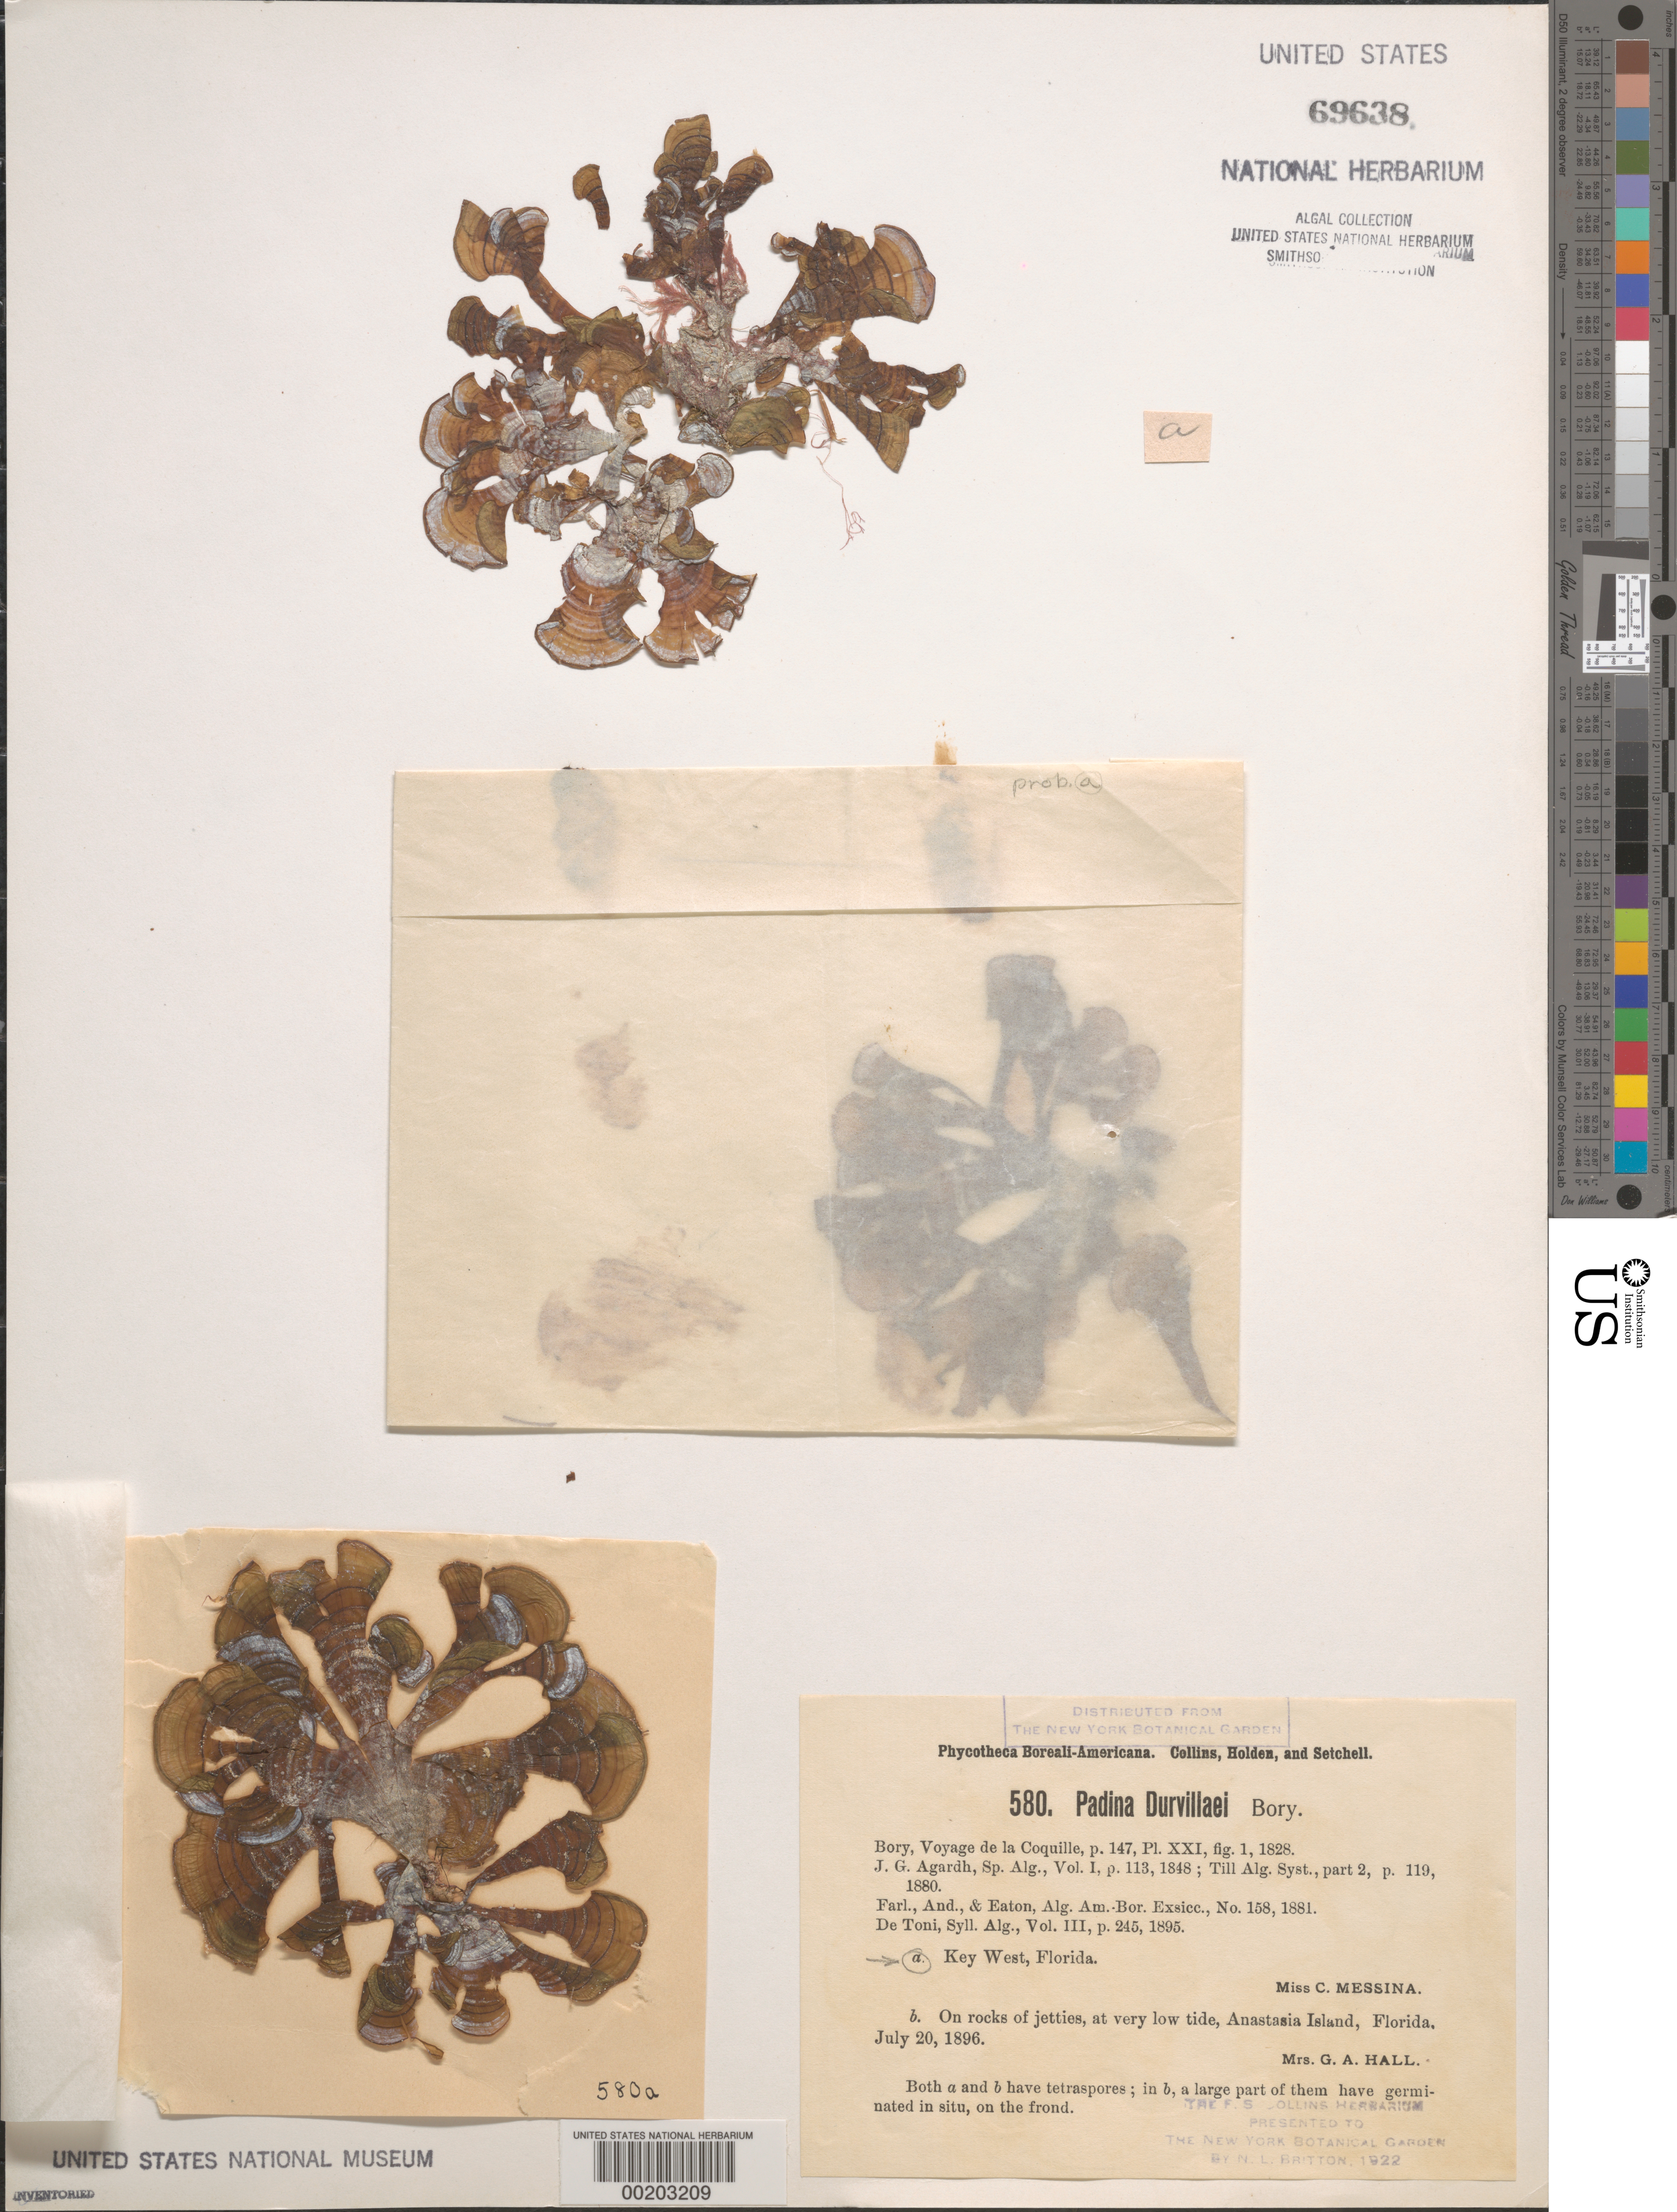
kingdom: Chromista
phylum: Ochrophyta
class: Phaeophyceae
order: Dictyotales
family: Dictyotaceae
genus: Padina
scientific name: Padina durvillaei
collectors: C. Messina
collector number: PB-A 580a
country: United States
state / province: Florida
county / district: Monroe County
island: Key West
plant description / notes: Collins, Holden & Setchell, Phycotheca Boreali-Americana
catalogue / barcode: US 69638